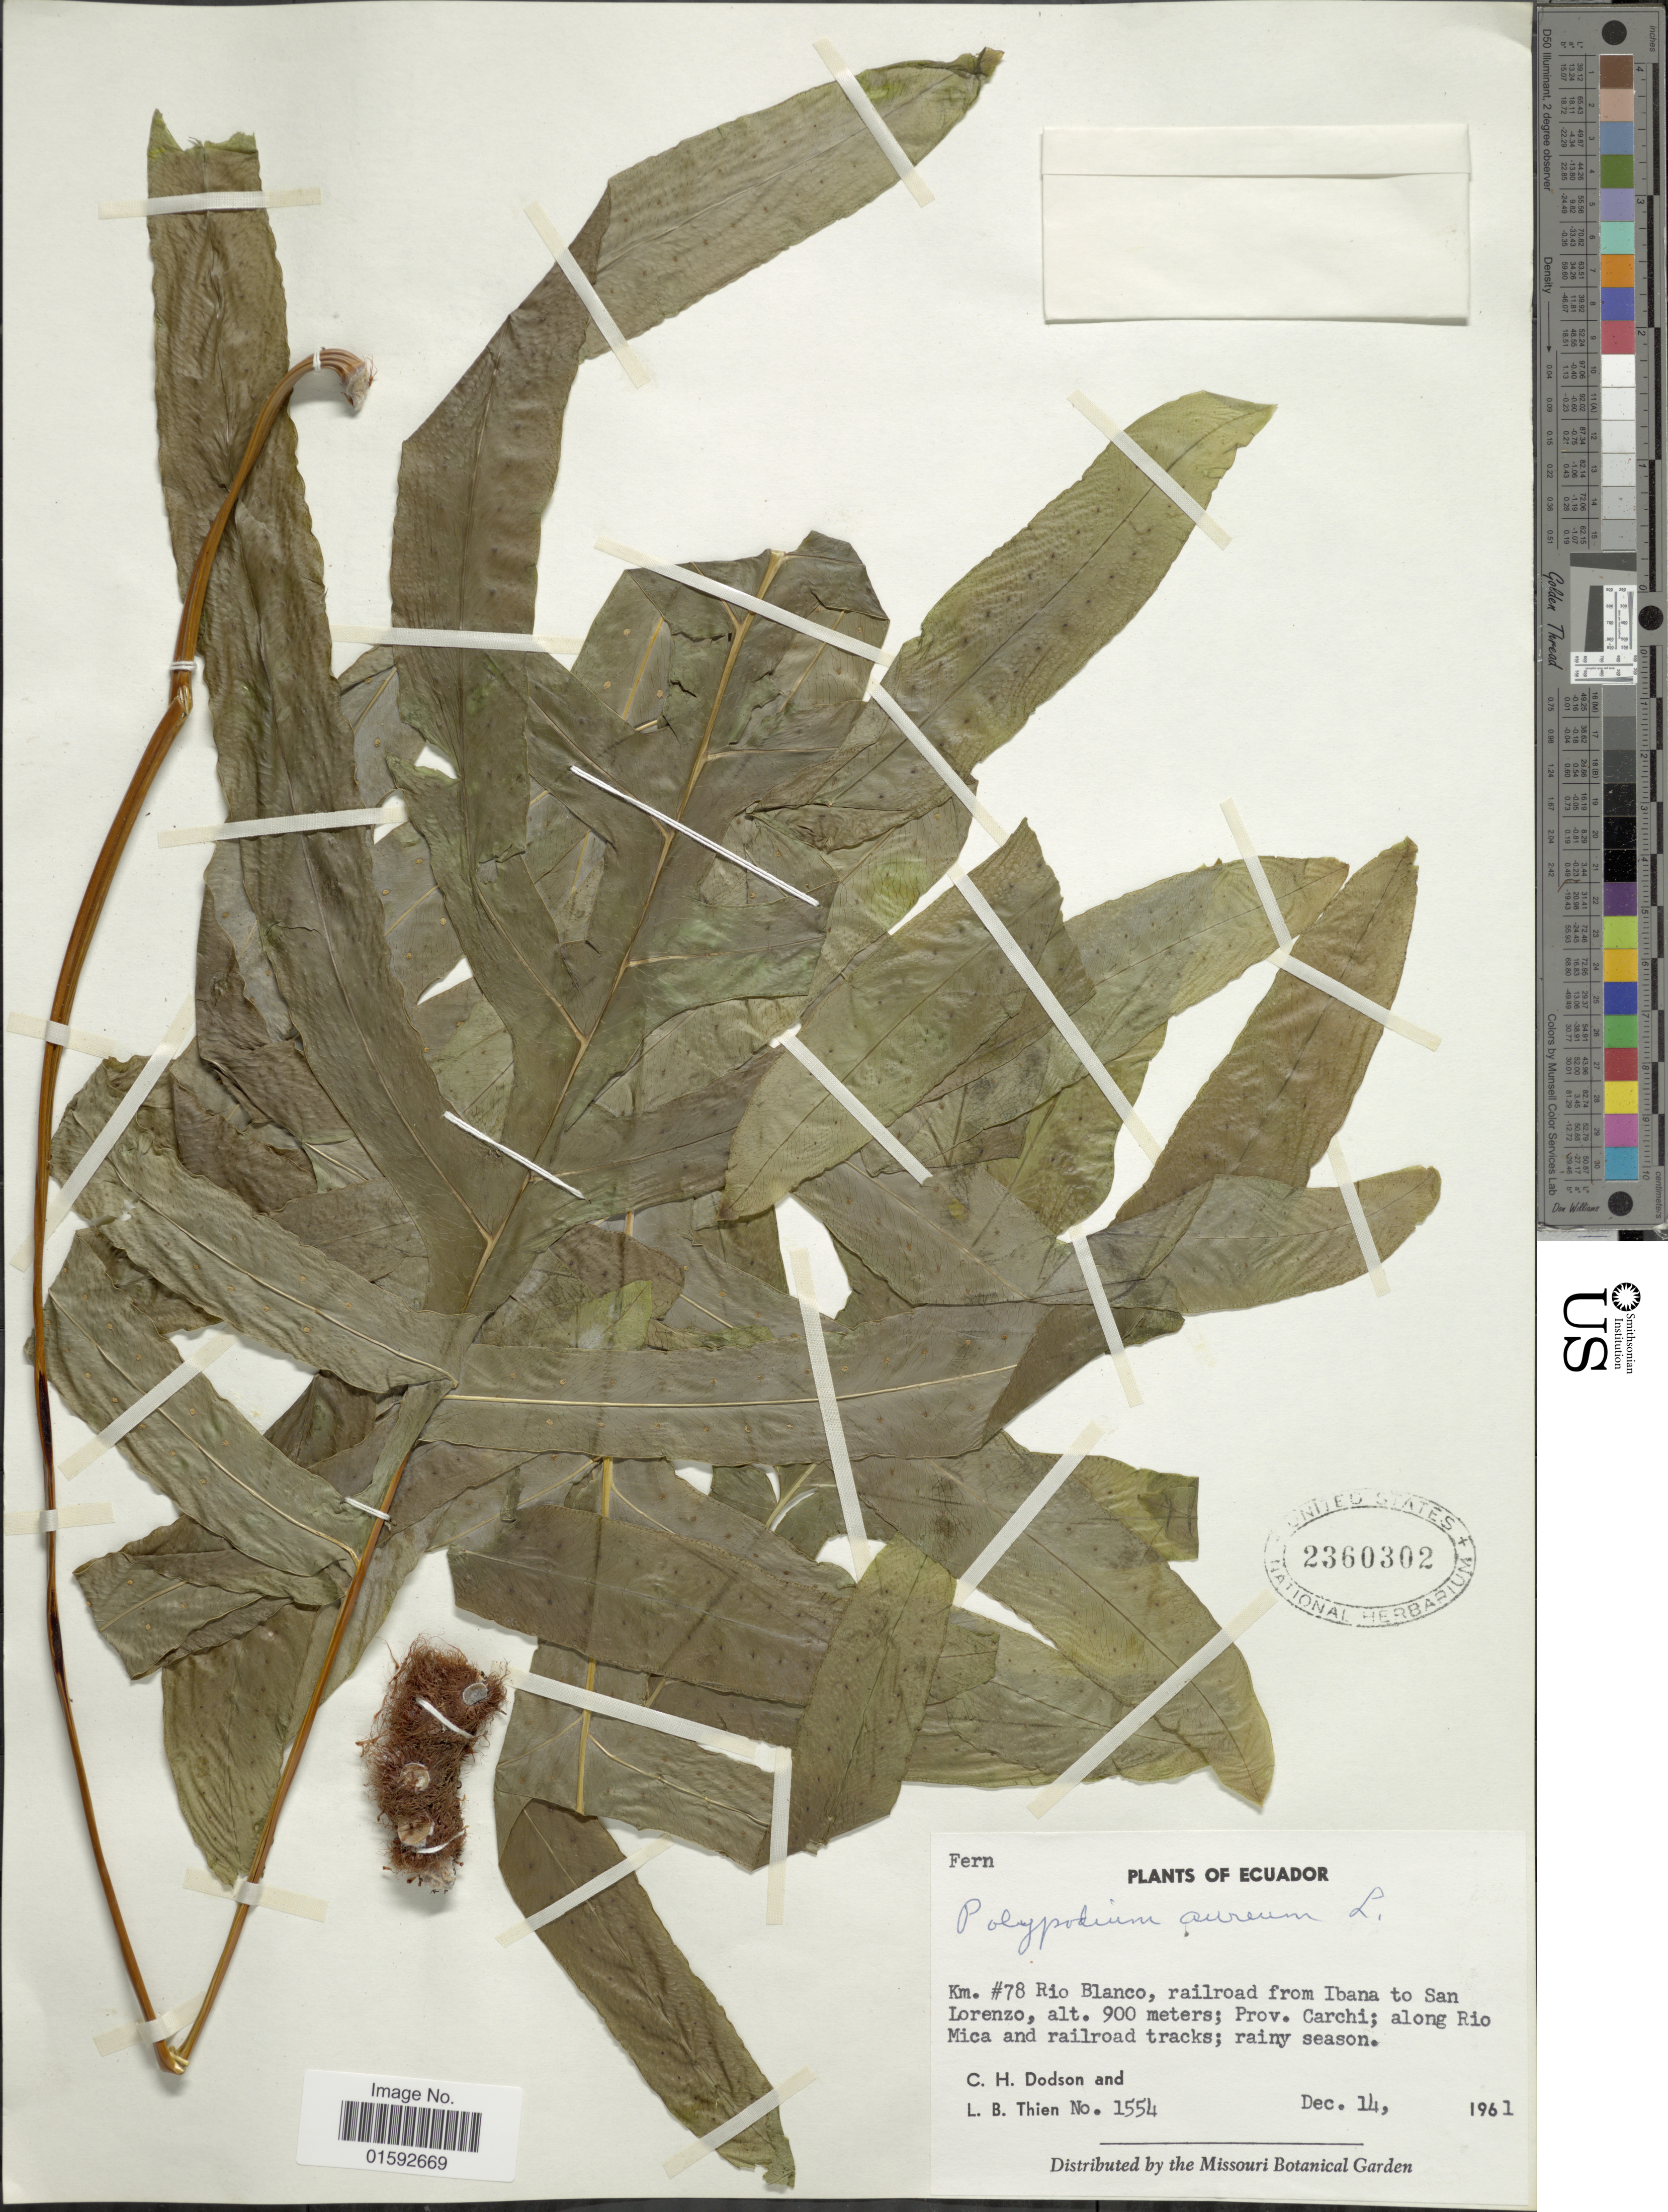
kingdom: Plantae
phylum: Tracheophyta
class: Polypodiopsida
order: Polypodiales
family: Polypodiaceae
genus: Phlebodium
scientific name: Phlebodium pseudoaureum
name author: (Cav.) Lellinger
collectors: C. H. Dodson & L. Thien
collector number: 1554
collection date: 1961-12-14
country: Ecuador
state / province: Carchi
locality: Km. #78 Rio Blanco, railroad from Ibana to San Lorenzo, along Rio Mica and railroad tracks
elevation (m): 900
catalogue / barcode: US 2360302